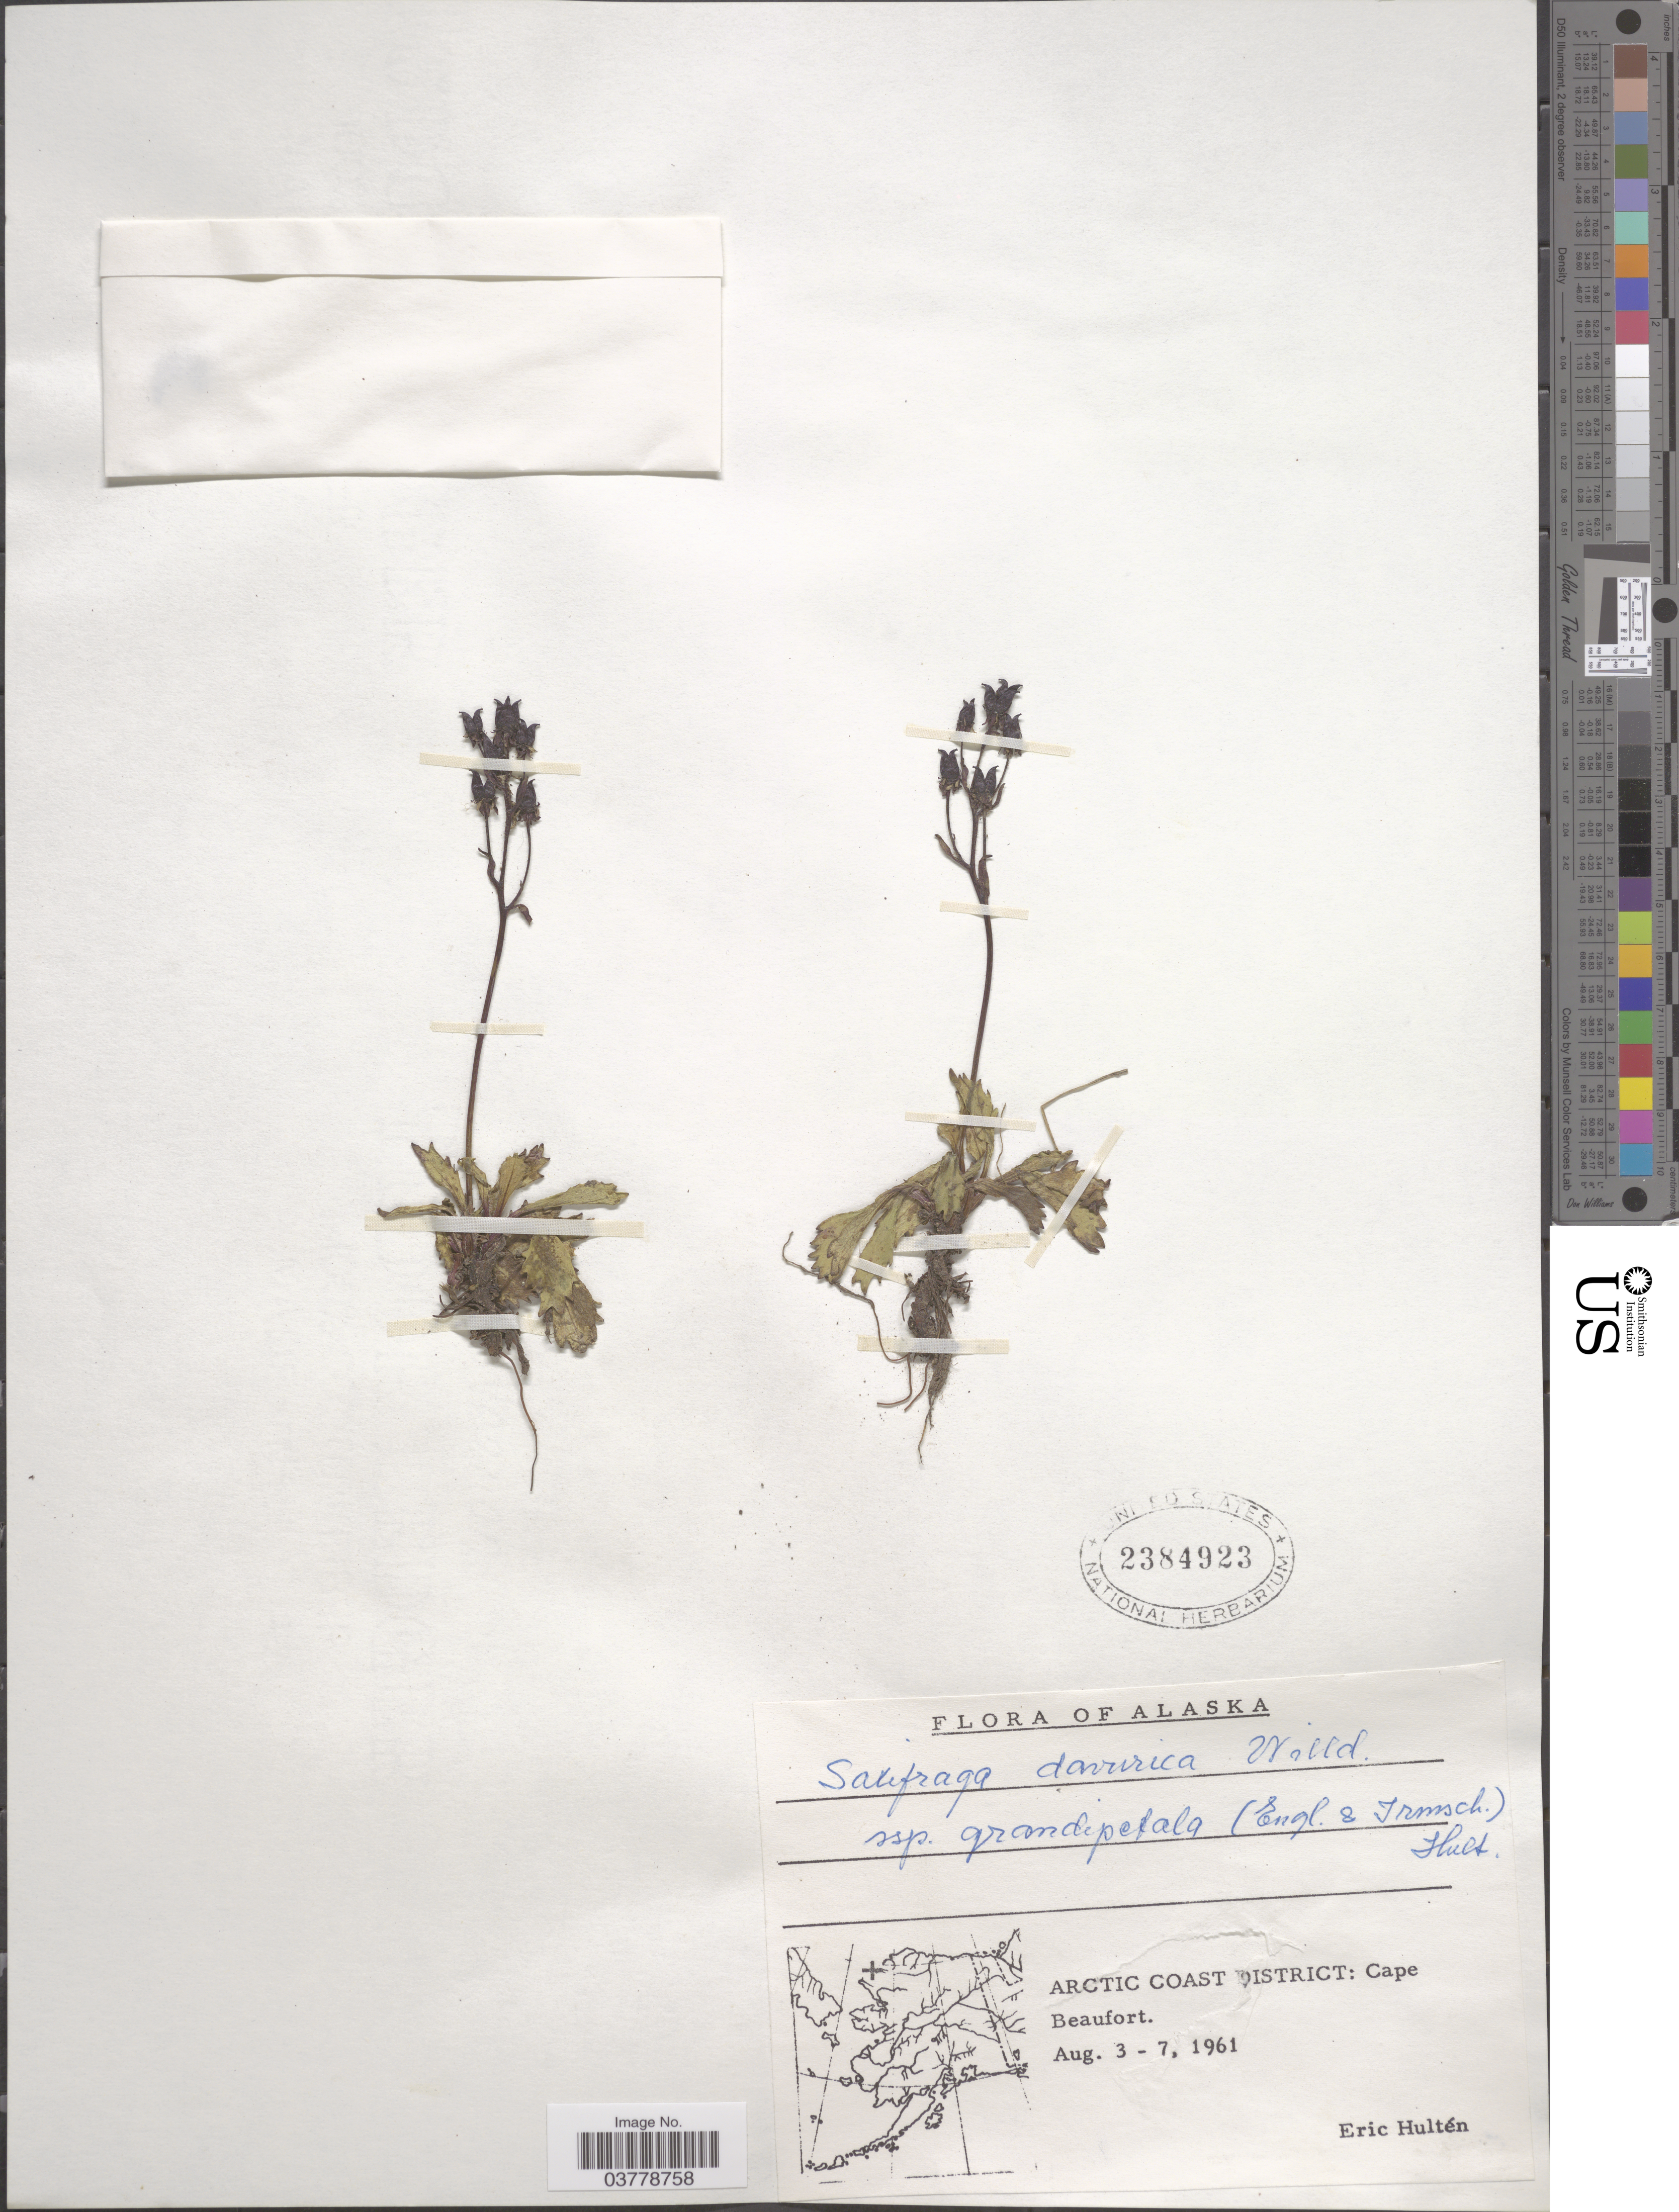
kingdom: Plantae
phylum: Tracheophyta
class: Magnoliopsida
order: Saxifragales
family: Saxifragaceae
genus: Micranthes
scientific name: Micranthes calycina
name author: (Sternb.) Gornall & H. Ohba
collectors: E. G. Hultén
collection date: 1961-08-03/1961-08-07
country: United States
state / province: Alaska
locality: Arctic Coast District: Cape Beaufort.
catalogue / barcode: US 2384923